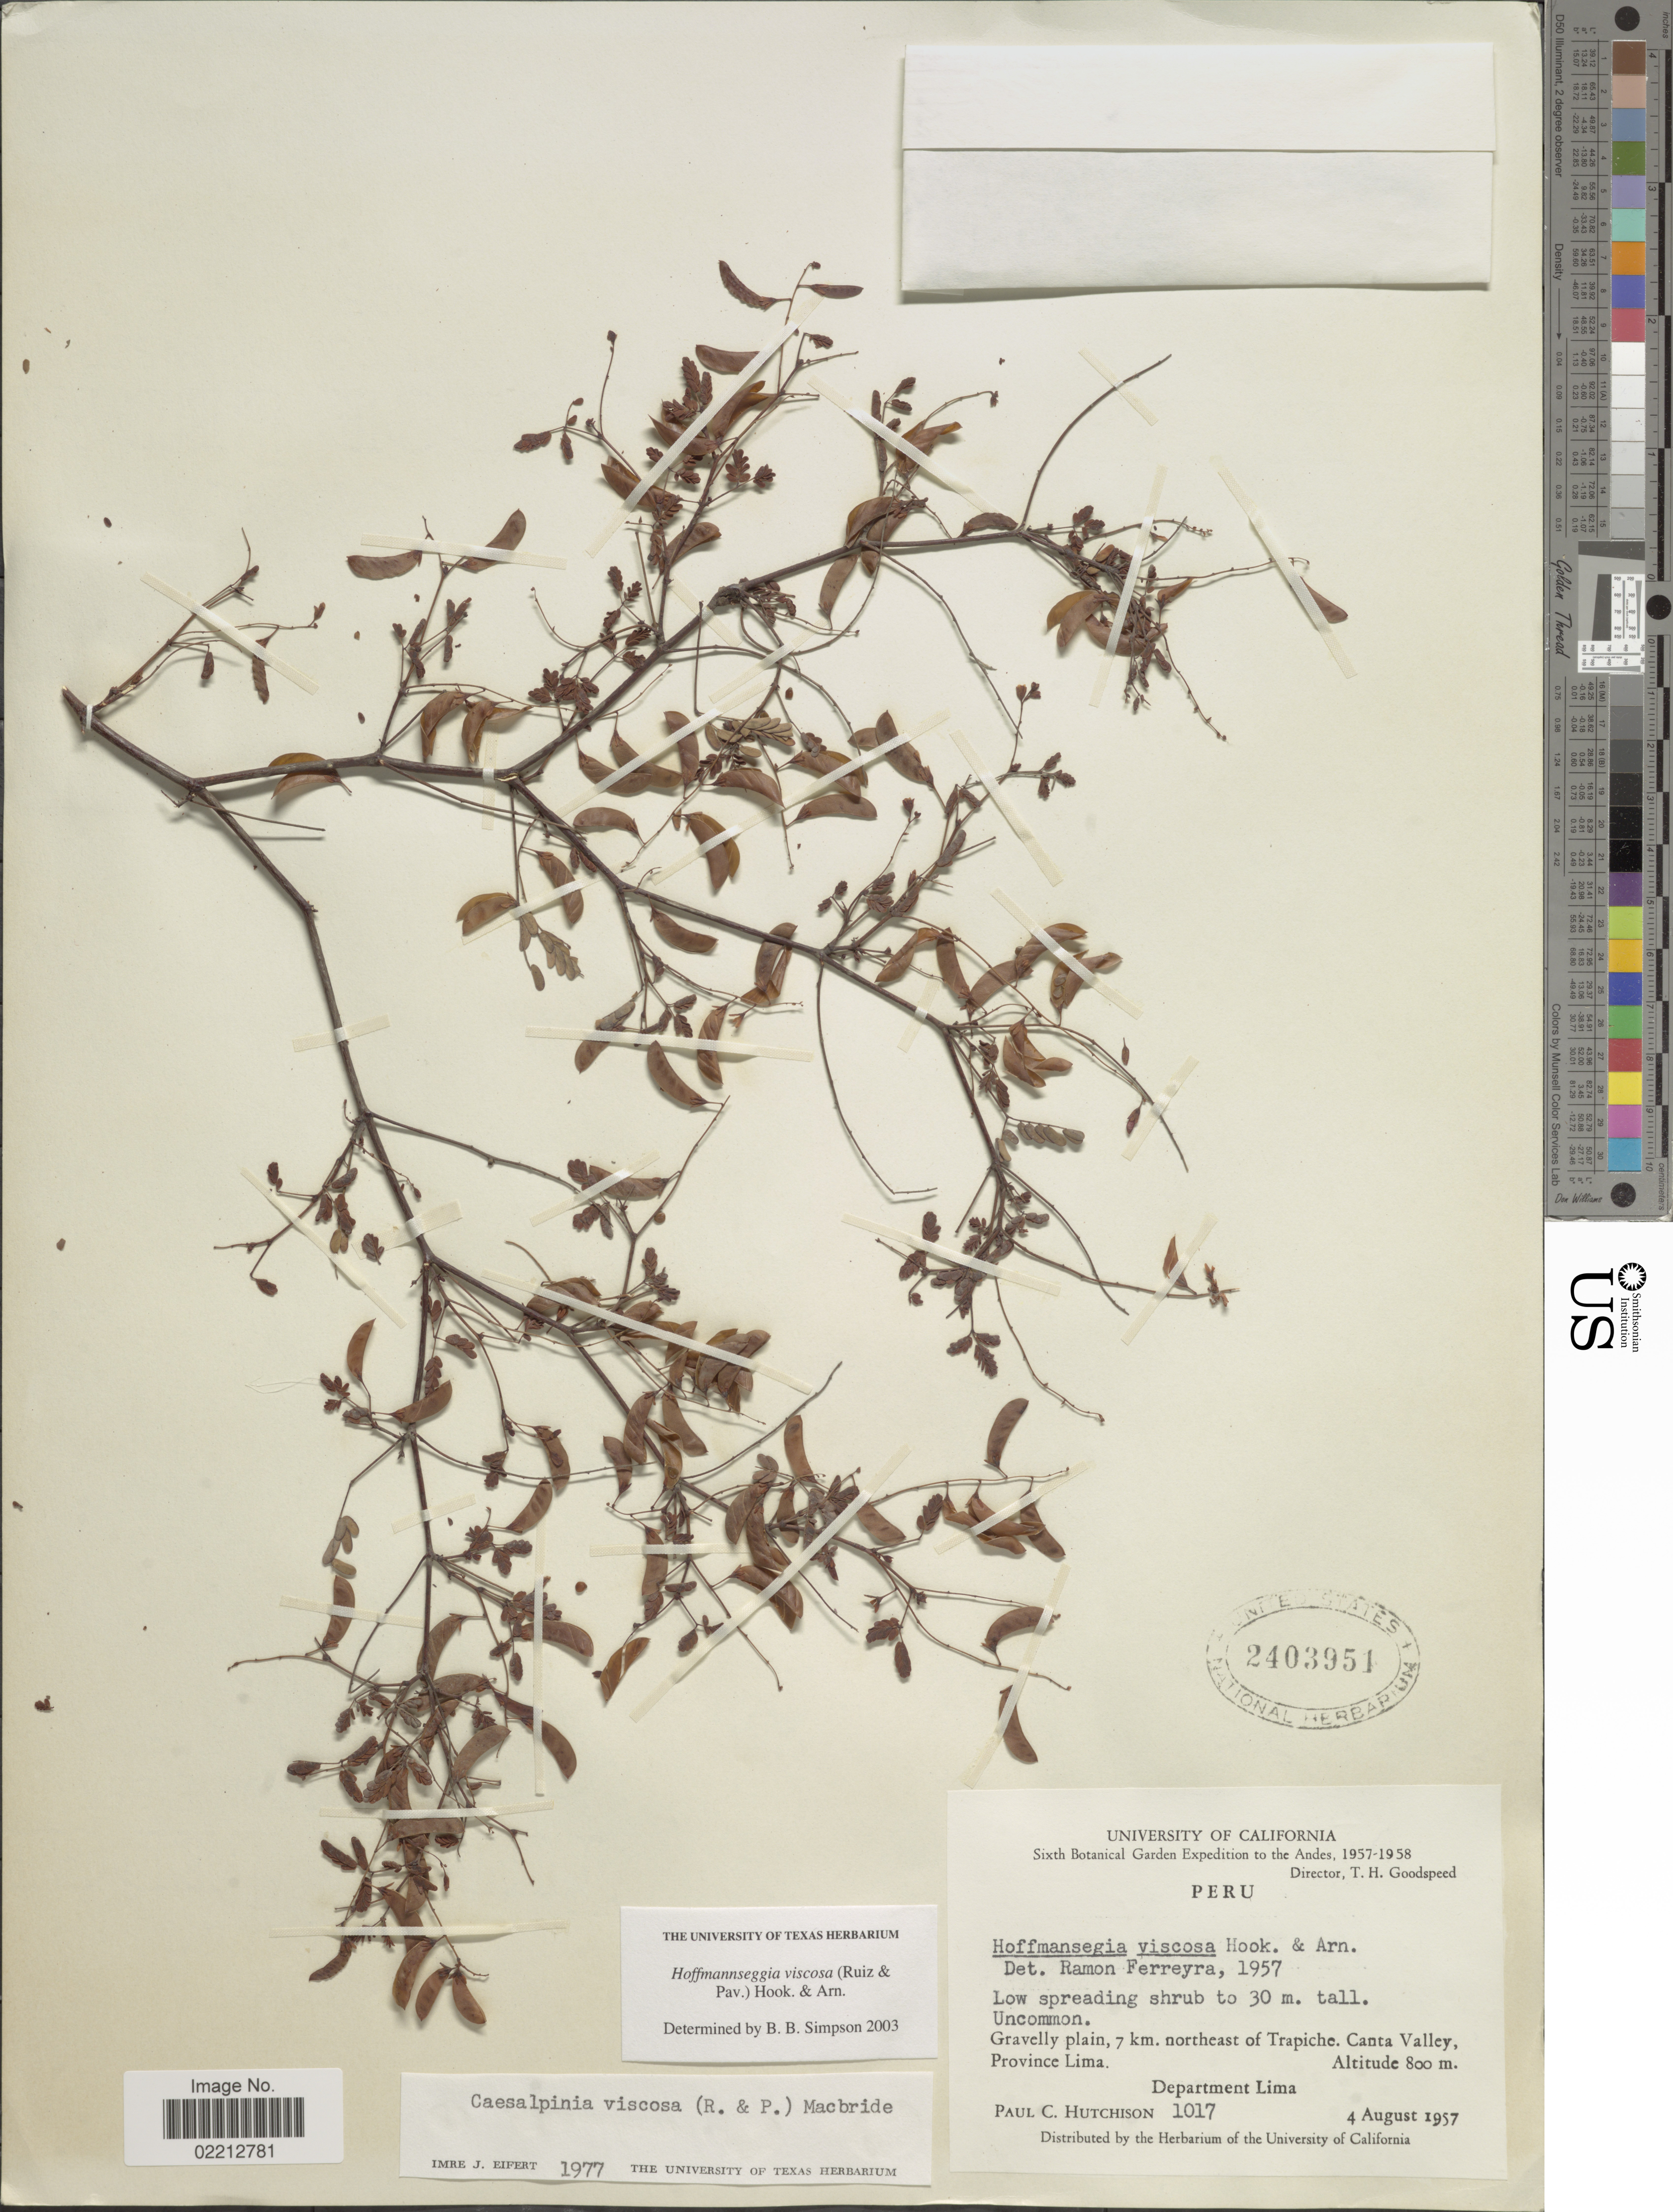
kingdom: Plantae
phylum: Tracheophyta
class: Magnoliopsida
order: Fabales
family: Fabaceae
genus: Hoffmannseggia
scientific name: Hoffmannseggia viscosa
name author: Hook. & Arn.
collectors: P. C. Hutchison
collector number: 1017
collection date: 1957-08-04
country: Peru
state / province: Lima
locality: Gravelly plain, 7 km. northeast of Trapiche. Canta Valley, Province Lima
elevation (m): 800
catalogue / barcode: US 2403951